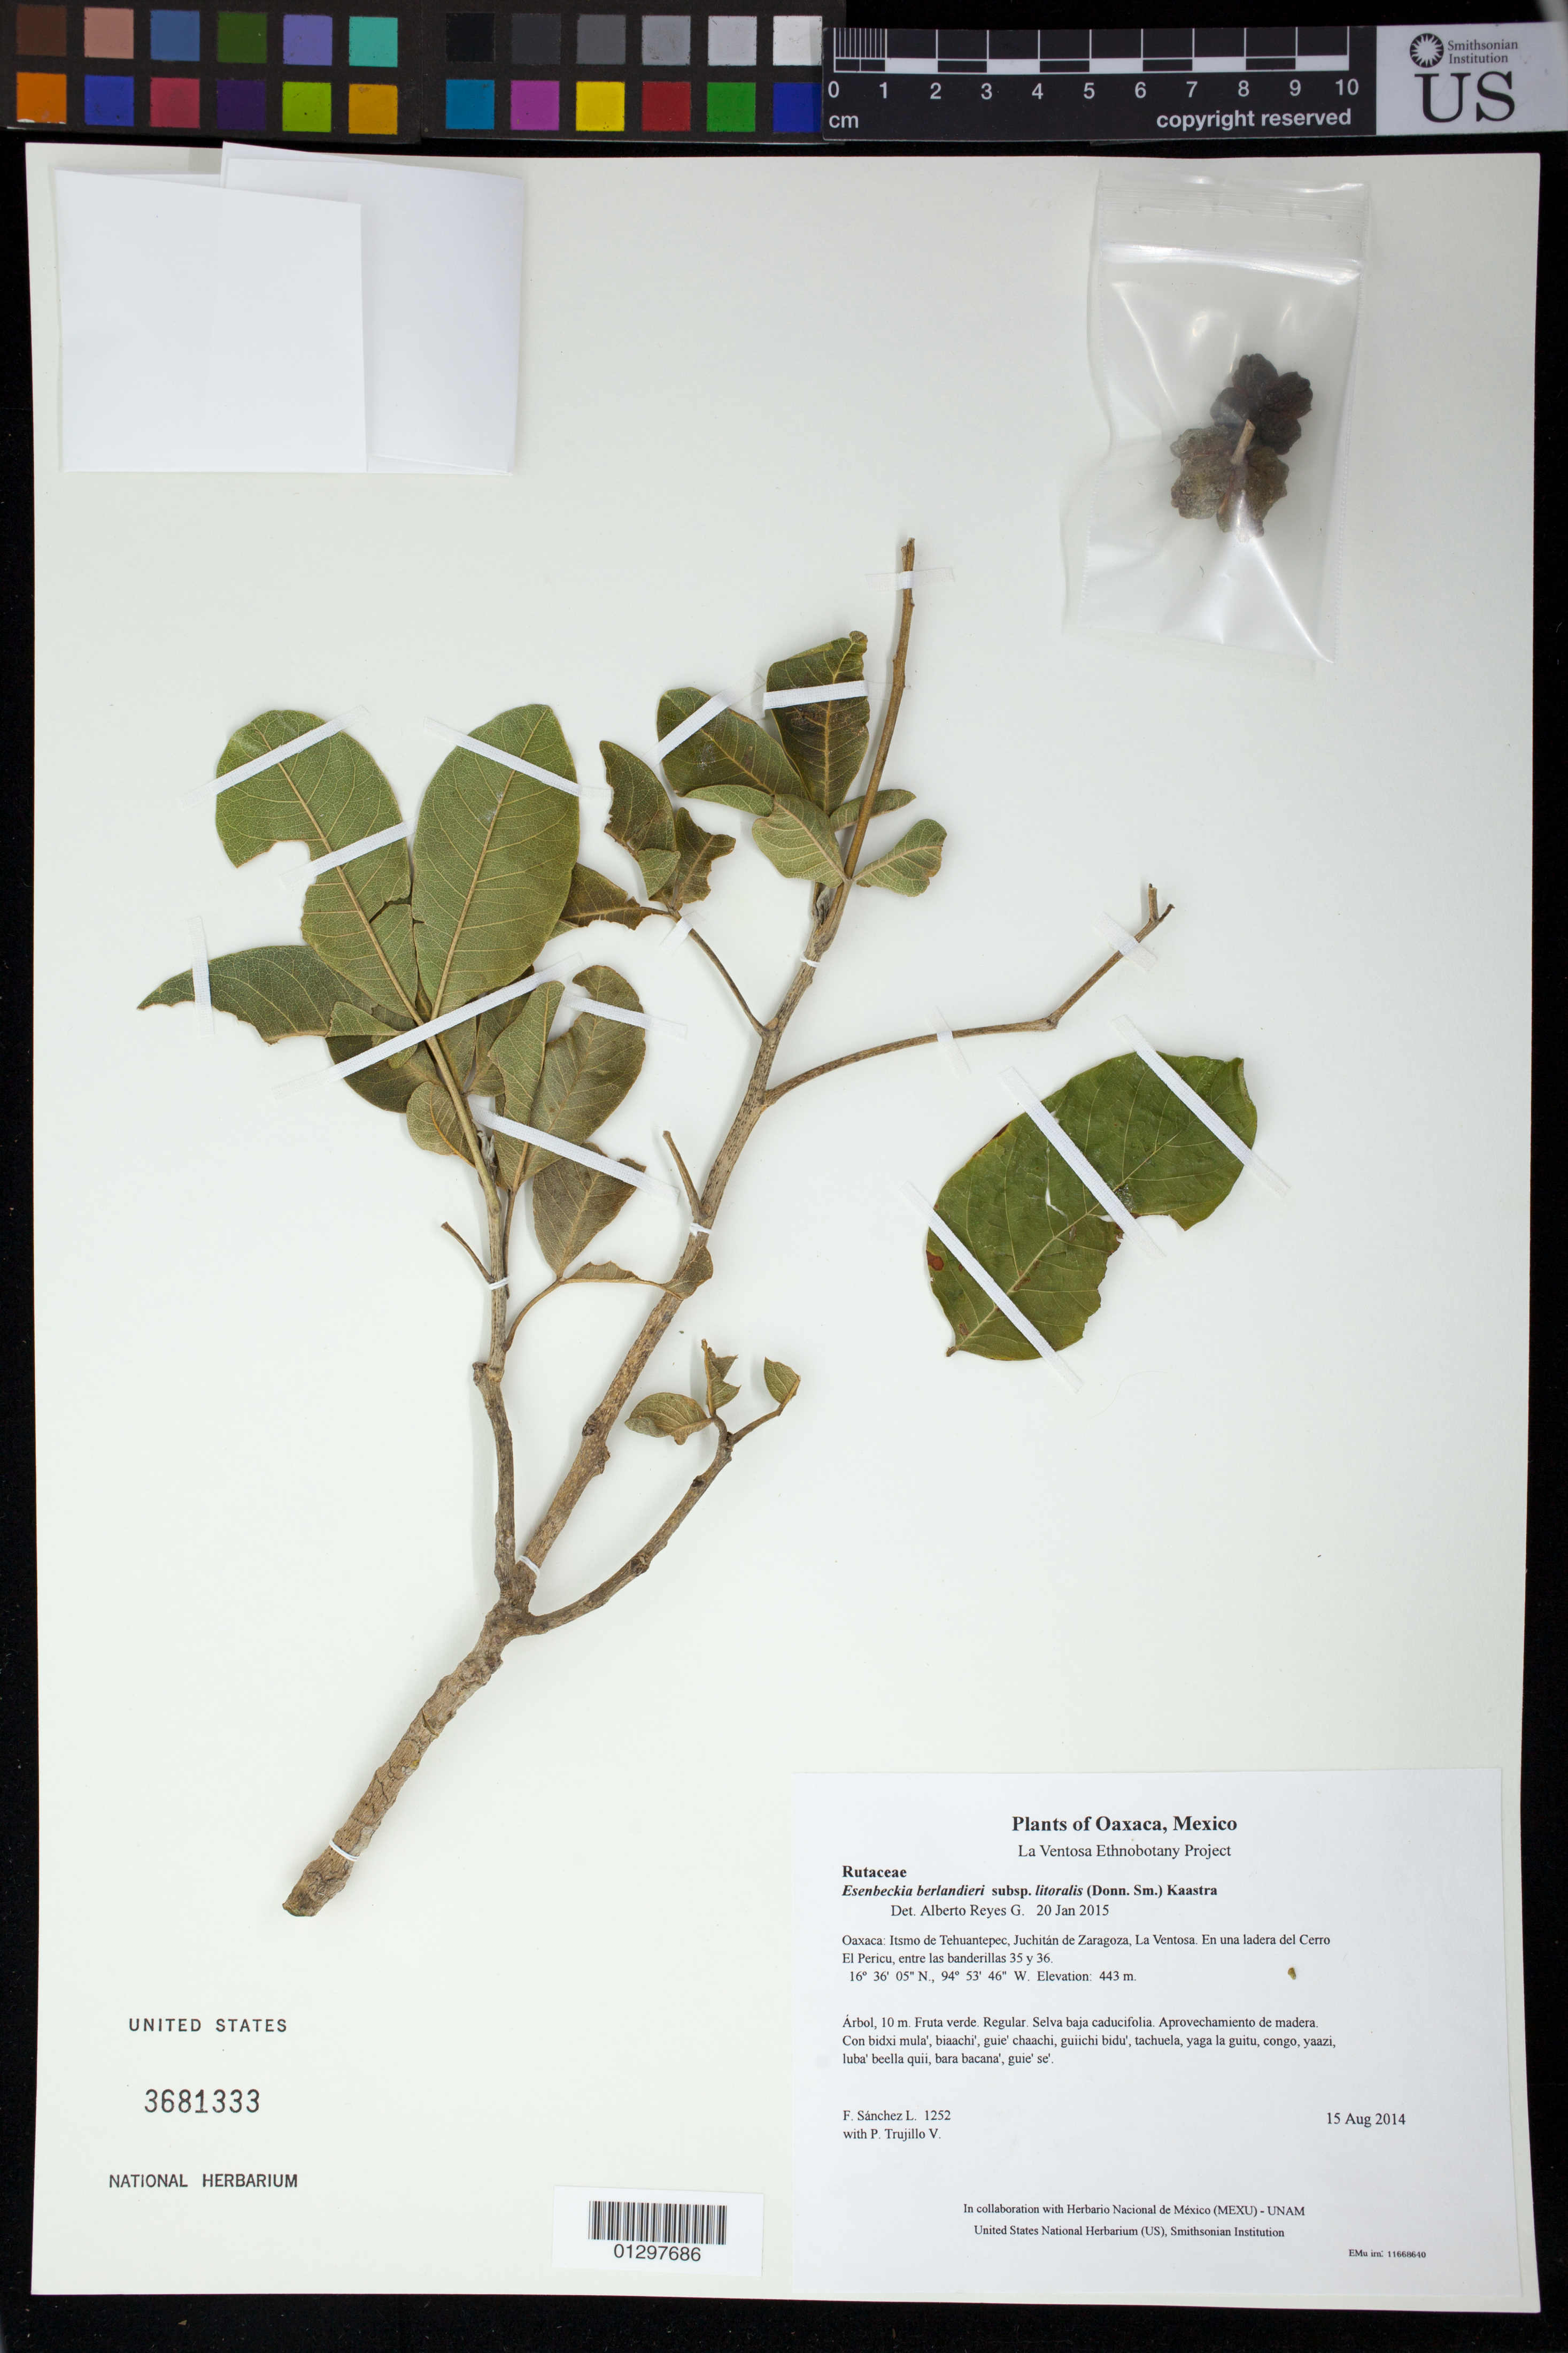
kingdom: Plantae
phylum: Tracheophyta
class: Magnoliopsida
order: Sapindales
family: Rutaceae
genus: Esenbeckia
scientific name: Esenbeckia sp.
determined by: Ramos, C.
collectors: F. Sánchez L. & P. Trujillo V.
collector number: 1252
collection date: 2014-08-15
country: Mexico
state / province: Oaxaca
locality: Itsmo de Tehuantepec, Juchitán de Zaragoza, La Ventosa. En una ladera del Cerro El Pericu, entre las banderillas 35 y 36.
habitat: Selva baja caducifolia. Aprovechamiento de madera.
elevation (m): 443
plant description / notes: JEBOT, MEXU, SERO, US; Yaga. 10 m. Cuaananaxhi naga'. Nuu.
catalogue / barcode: US 3681333